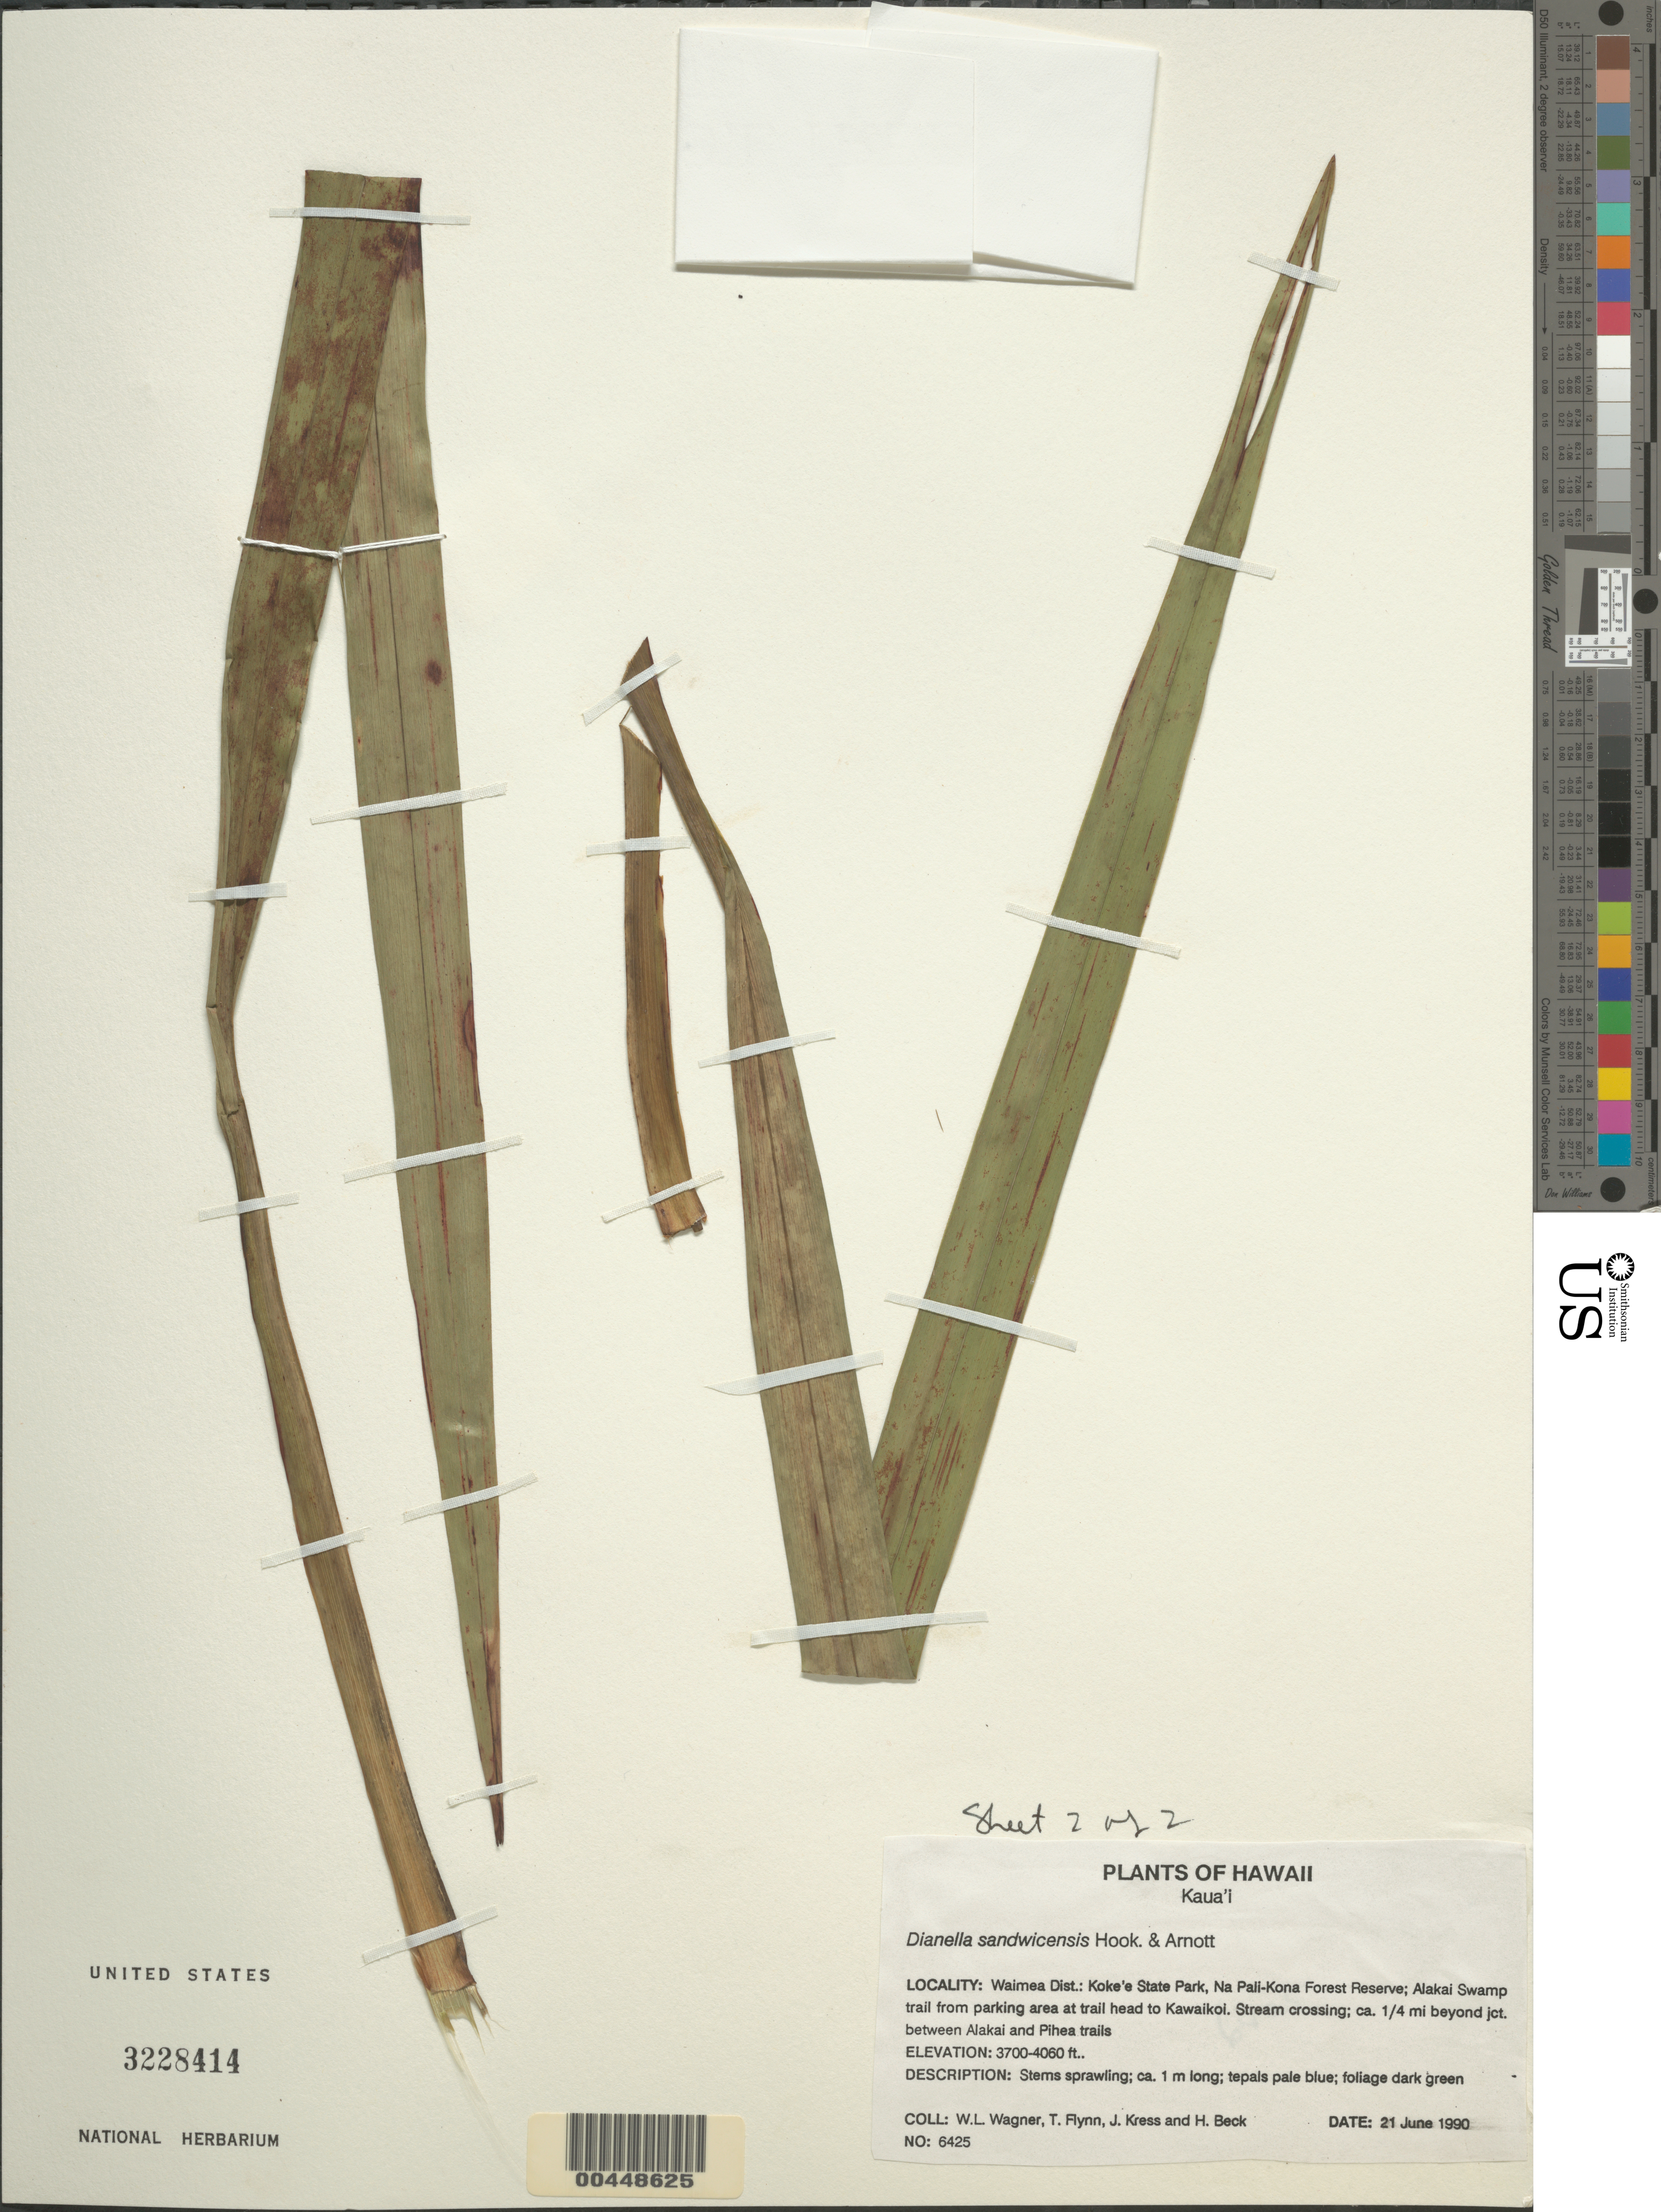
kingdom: Plantae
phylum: Tracheophyta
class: Liliopsida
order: Asparagales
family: Asphodelaceae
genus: Dianella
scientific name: Dianella sandwicensis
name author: Hook. & Arn.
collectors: W. L. Wagner, T. W. Flynn, W. J. Kress & H. Beck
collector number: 6425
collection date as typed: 21 Jun 1990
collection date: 1990-06-21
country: United States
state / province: Hawaii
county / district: Kauai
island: Kaua'i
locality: Waimea Dist, Kokee State Park, Na Pali Kona For Res, Alakai Swamp Tr, to Kawaikoi, 1/4 mi beyond junction between Alakai and Pihea Trails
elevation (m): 1128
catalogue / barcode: US 3228414